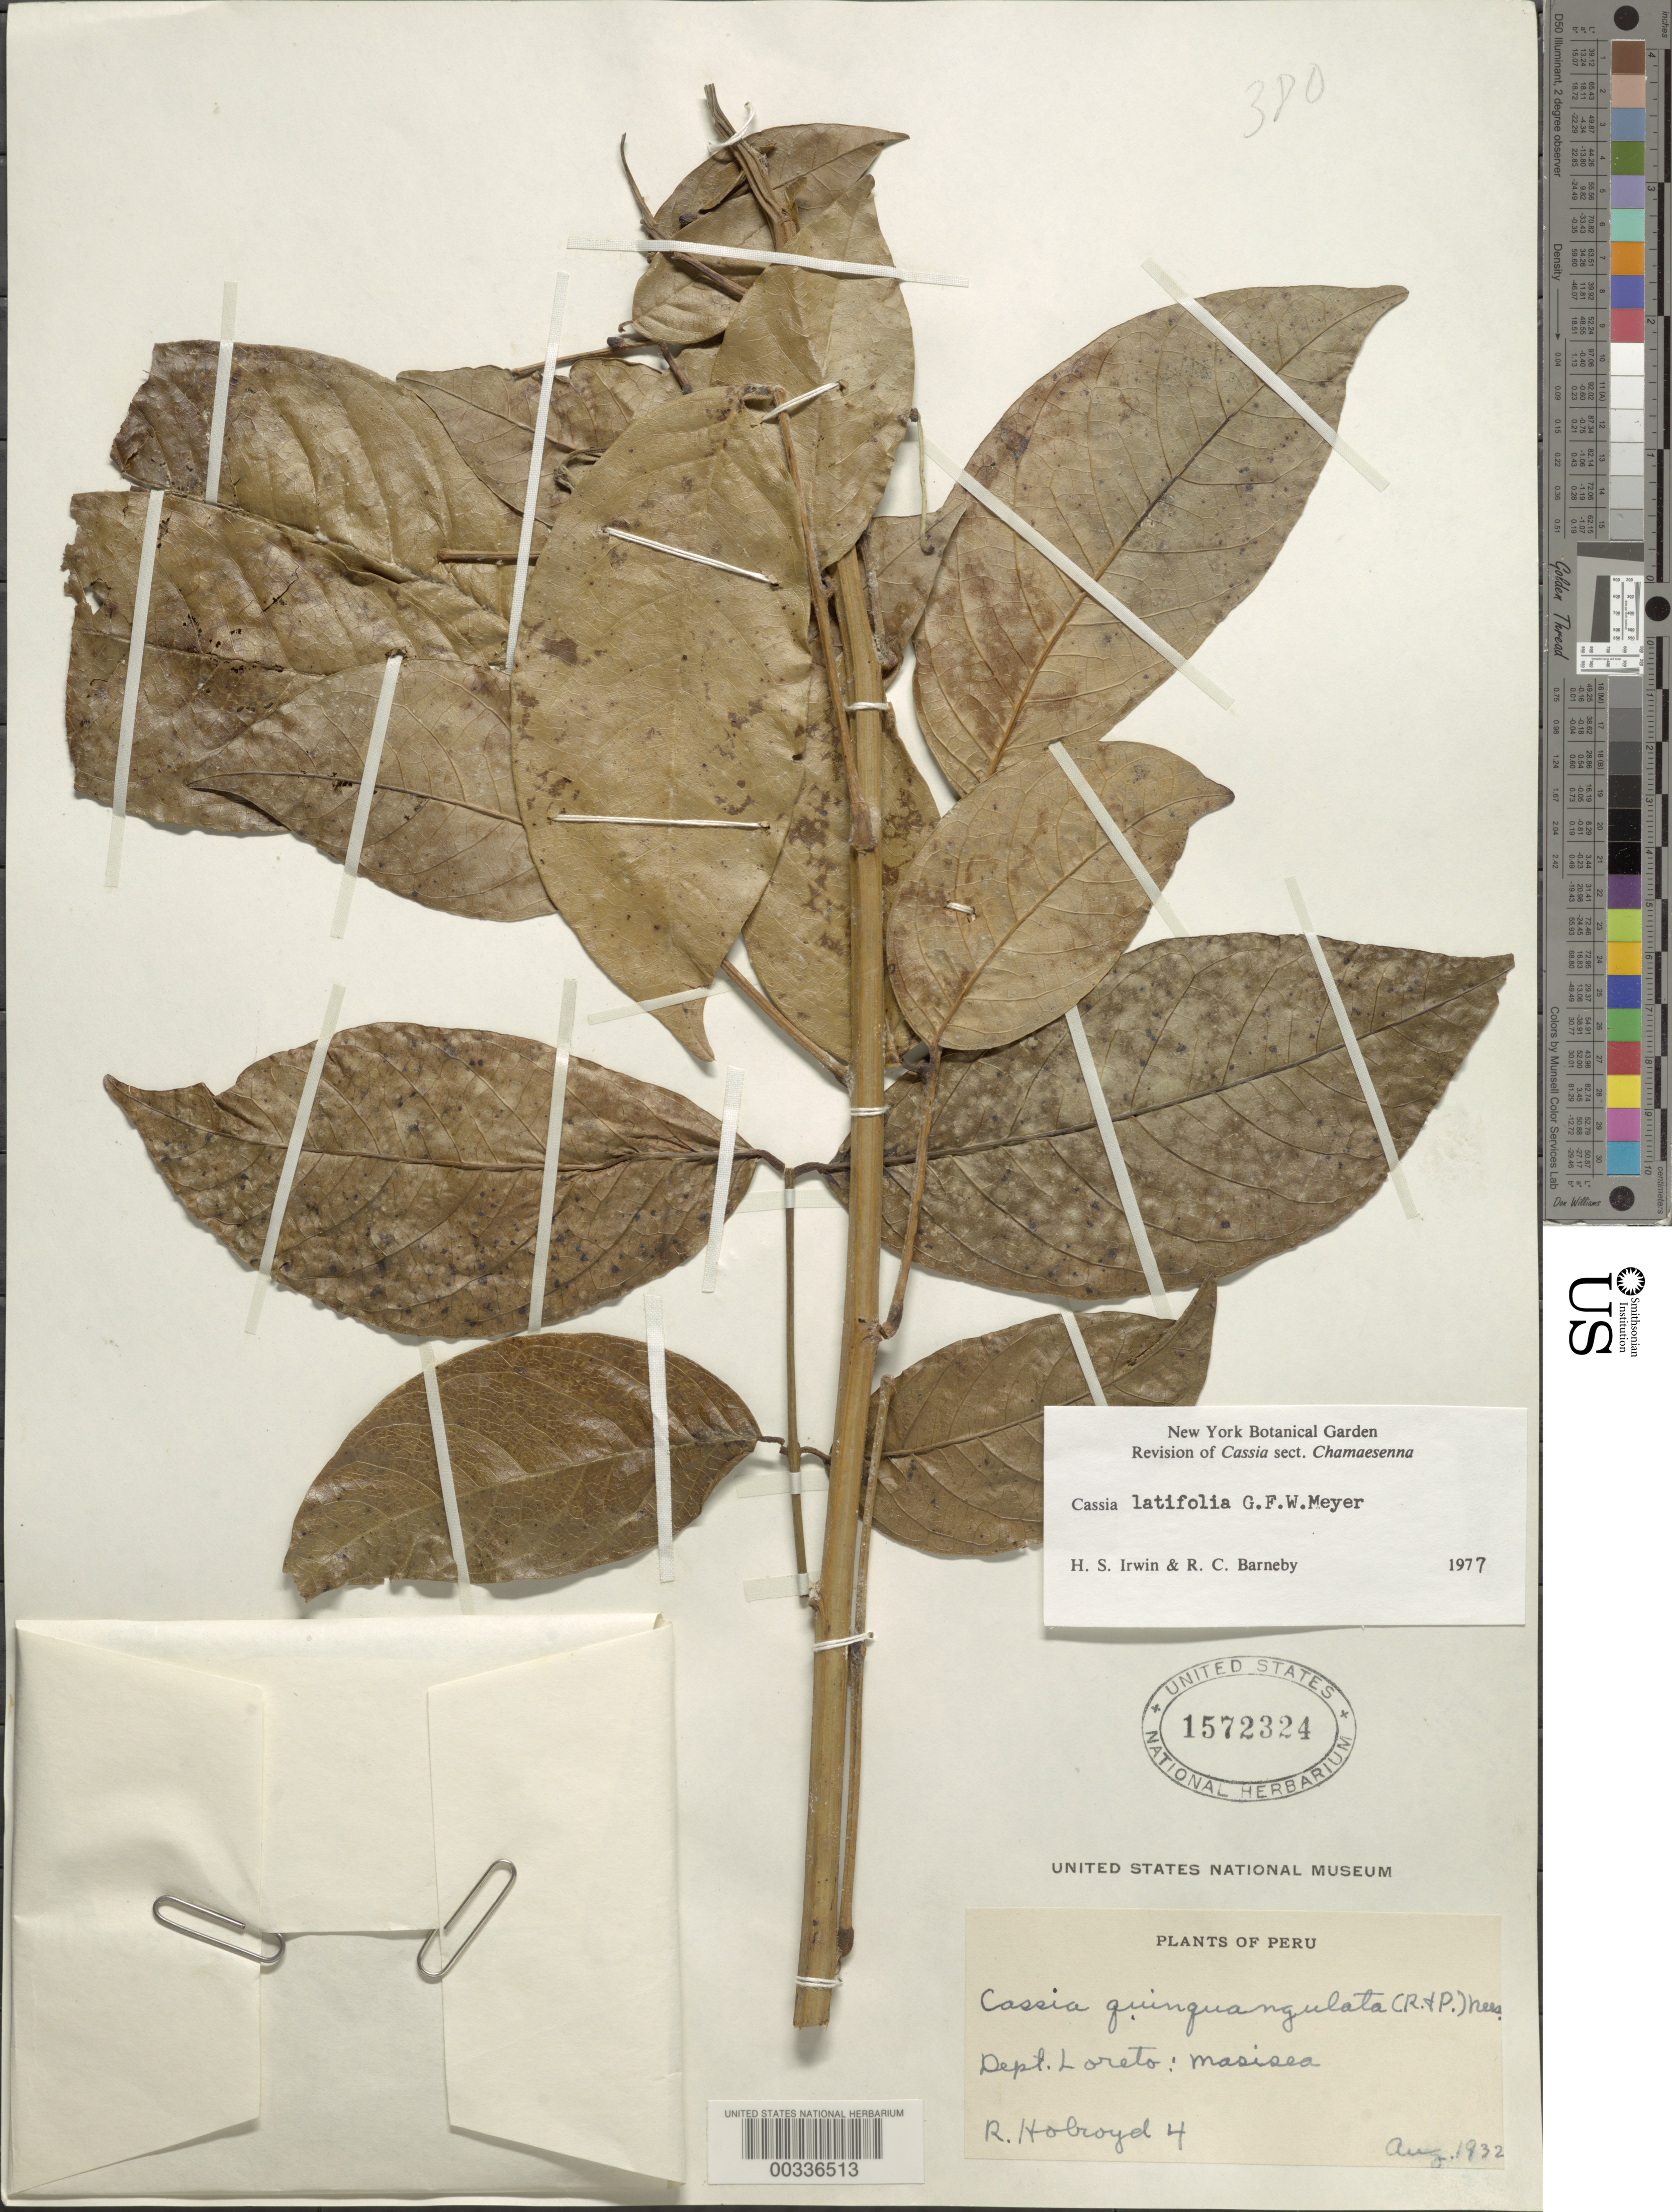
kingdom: Plantae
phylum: Tracheophyta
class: Magnoliopsida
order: Fabales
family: Fabaceae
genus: Senna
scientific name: Senna latifolia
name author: (G. Mey.) H.S. Irwin & Barneby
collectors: R. Holroyd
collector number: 4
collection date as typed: Aug 1932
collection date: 1932-08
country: Peru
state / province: Loreto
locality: Masisea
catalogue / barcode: US 1572324